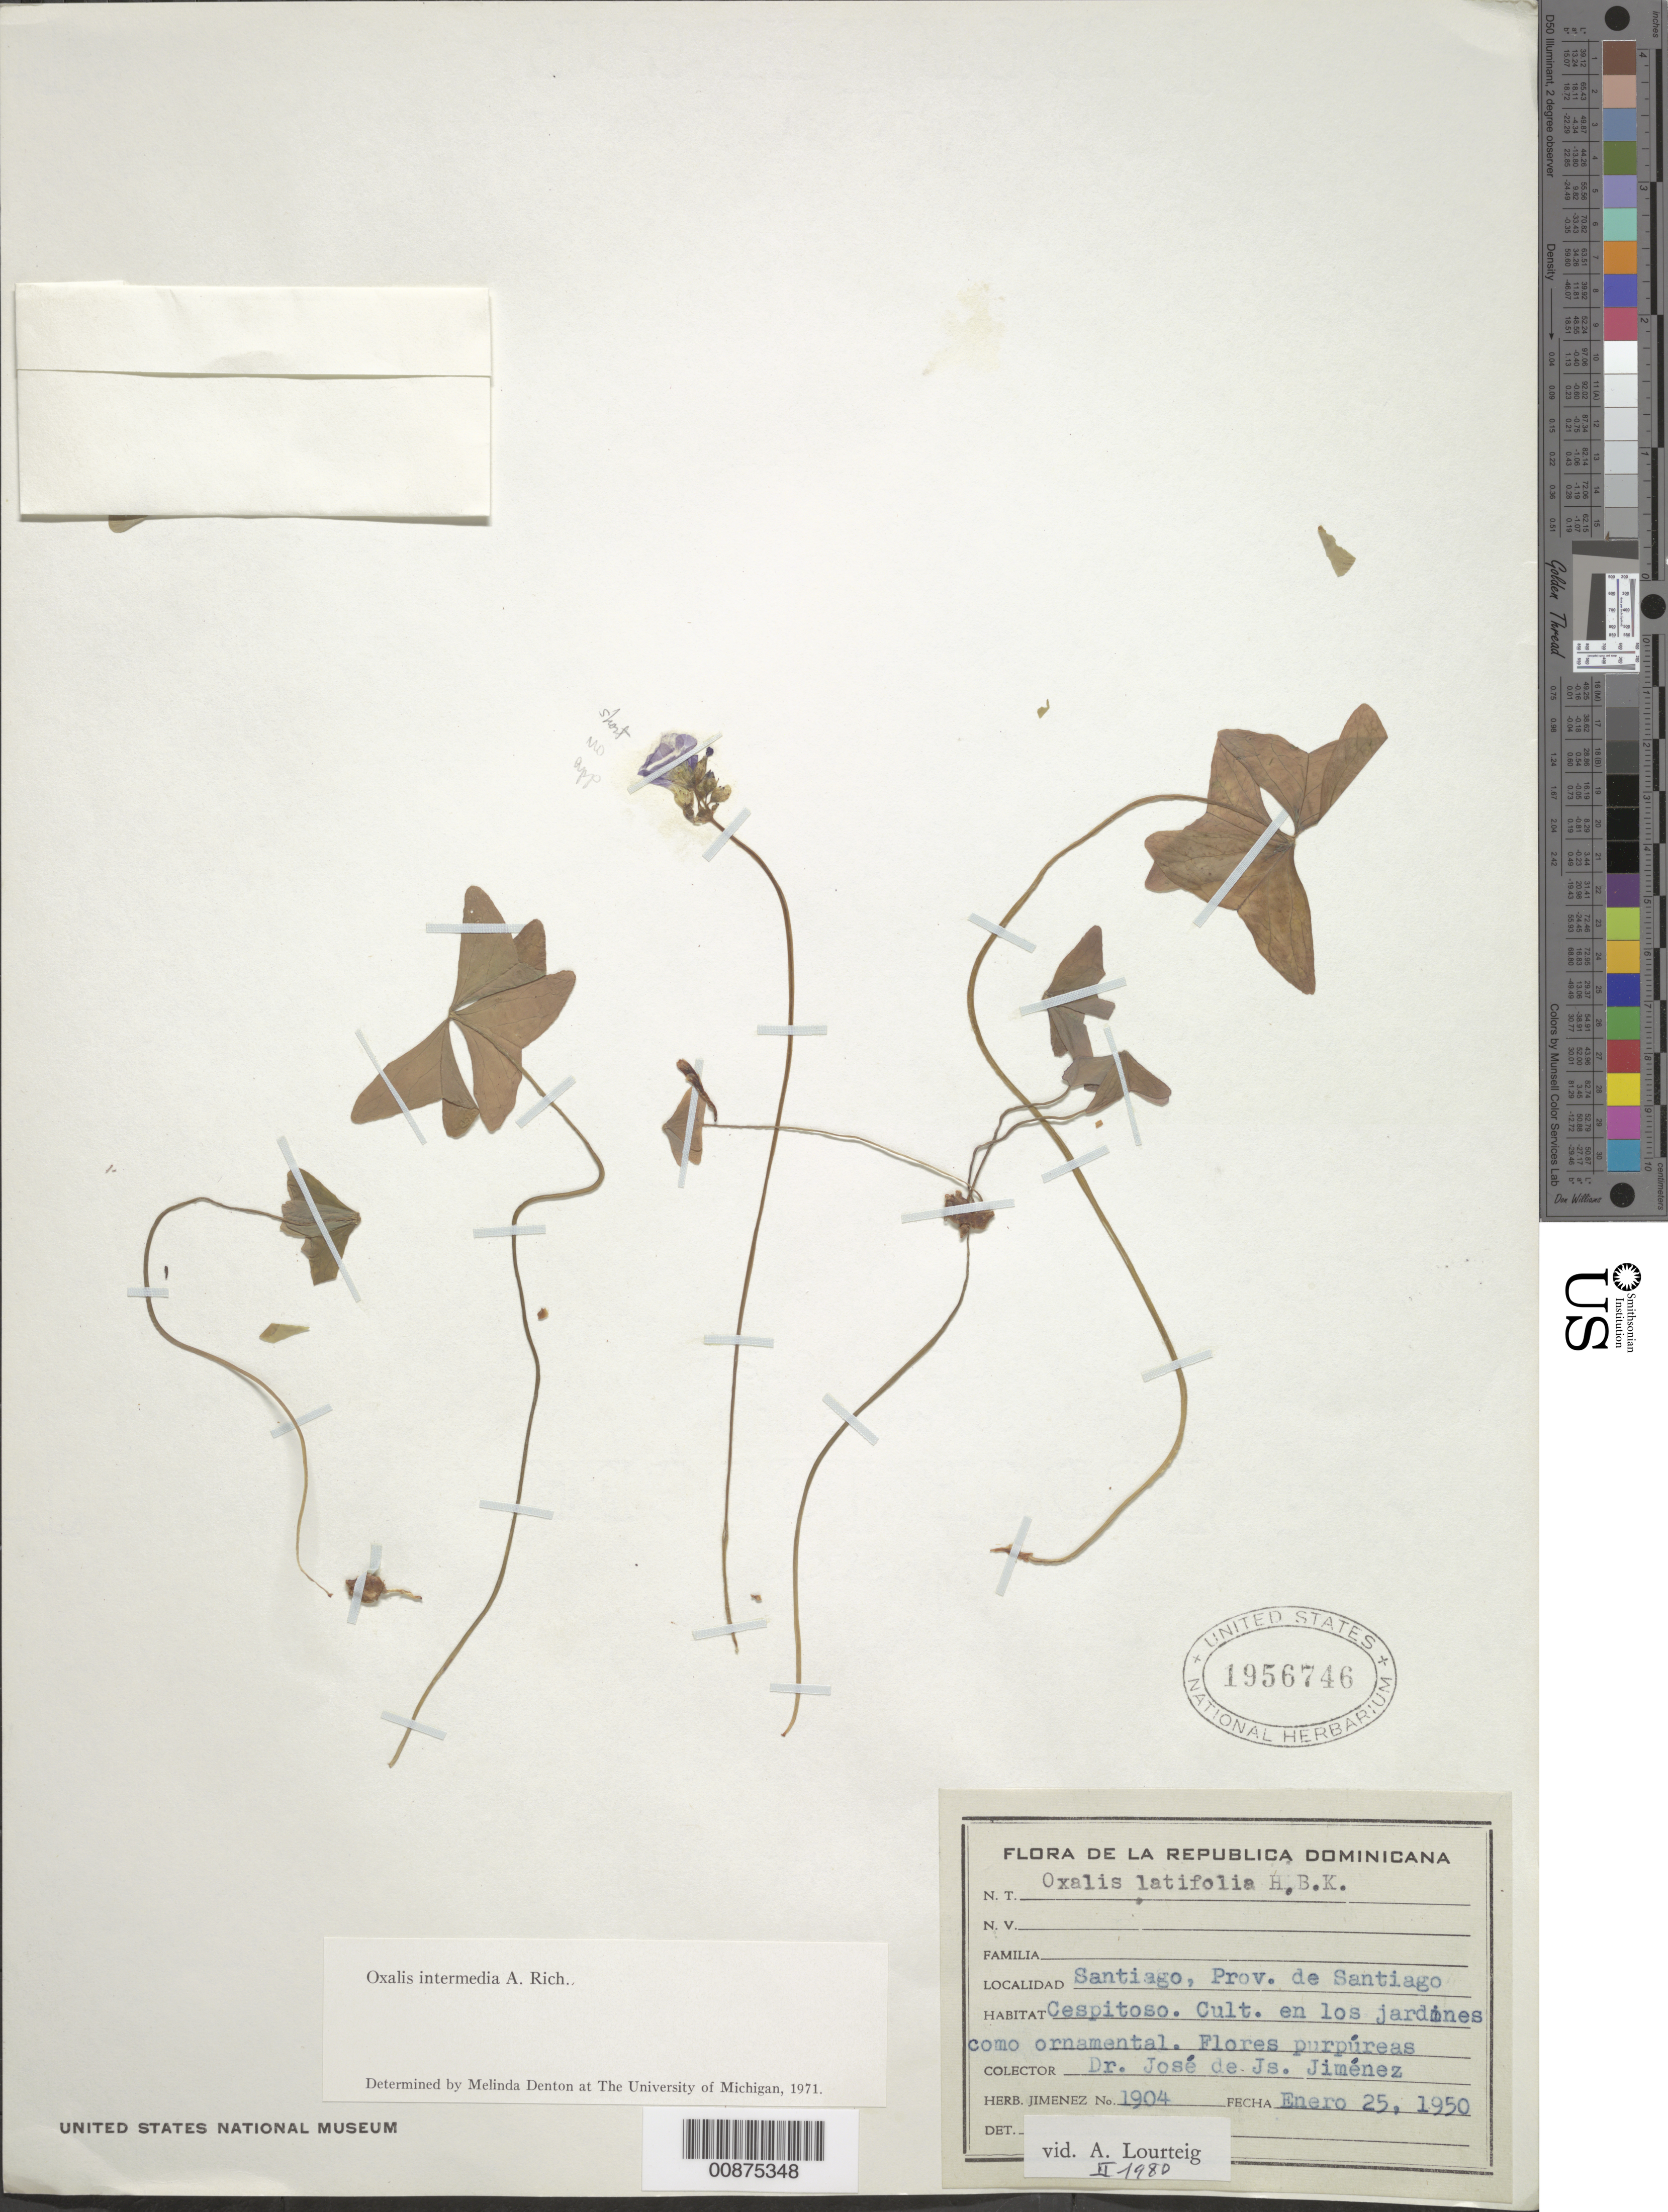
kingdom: Plantae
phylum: Tracheophyta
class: Magnoliopsida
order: Oxalidales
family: Oxalidaceae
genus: Oxalis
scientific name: Oxalis latifolia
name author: Kunth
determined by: Lourteig, A.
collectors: J. J. Jiménez Almonte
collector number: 1904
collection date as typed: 25 Jan 1950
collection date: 1950-01-25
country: Dominican Republic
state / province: Santiago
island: Hispaniola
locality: Santiago.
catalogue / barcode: US 1956746